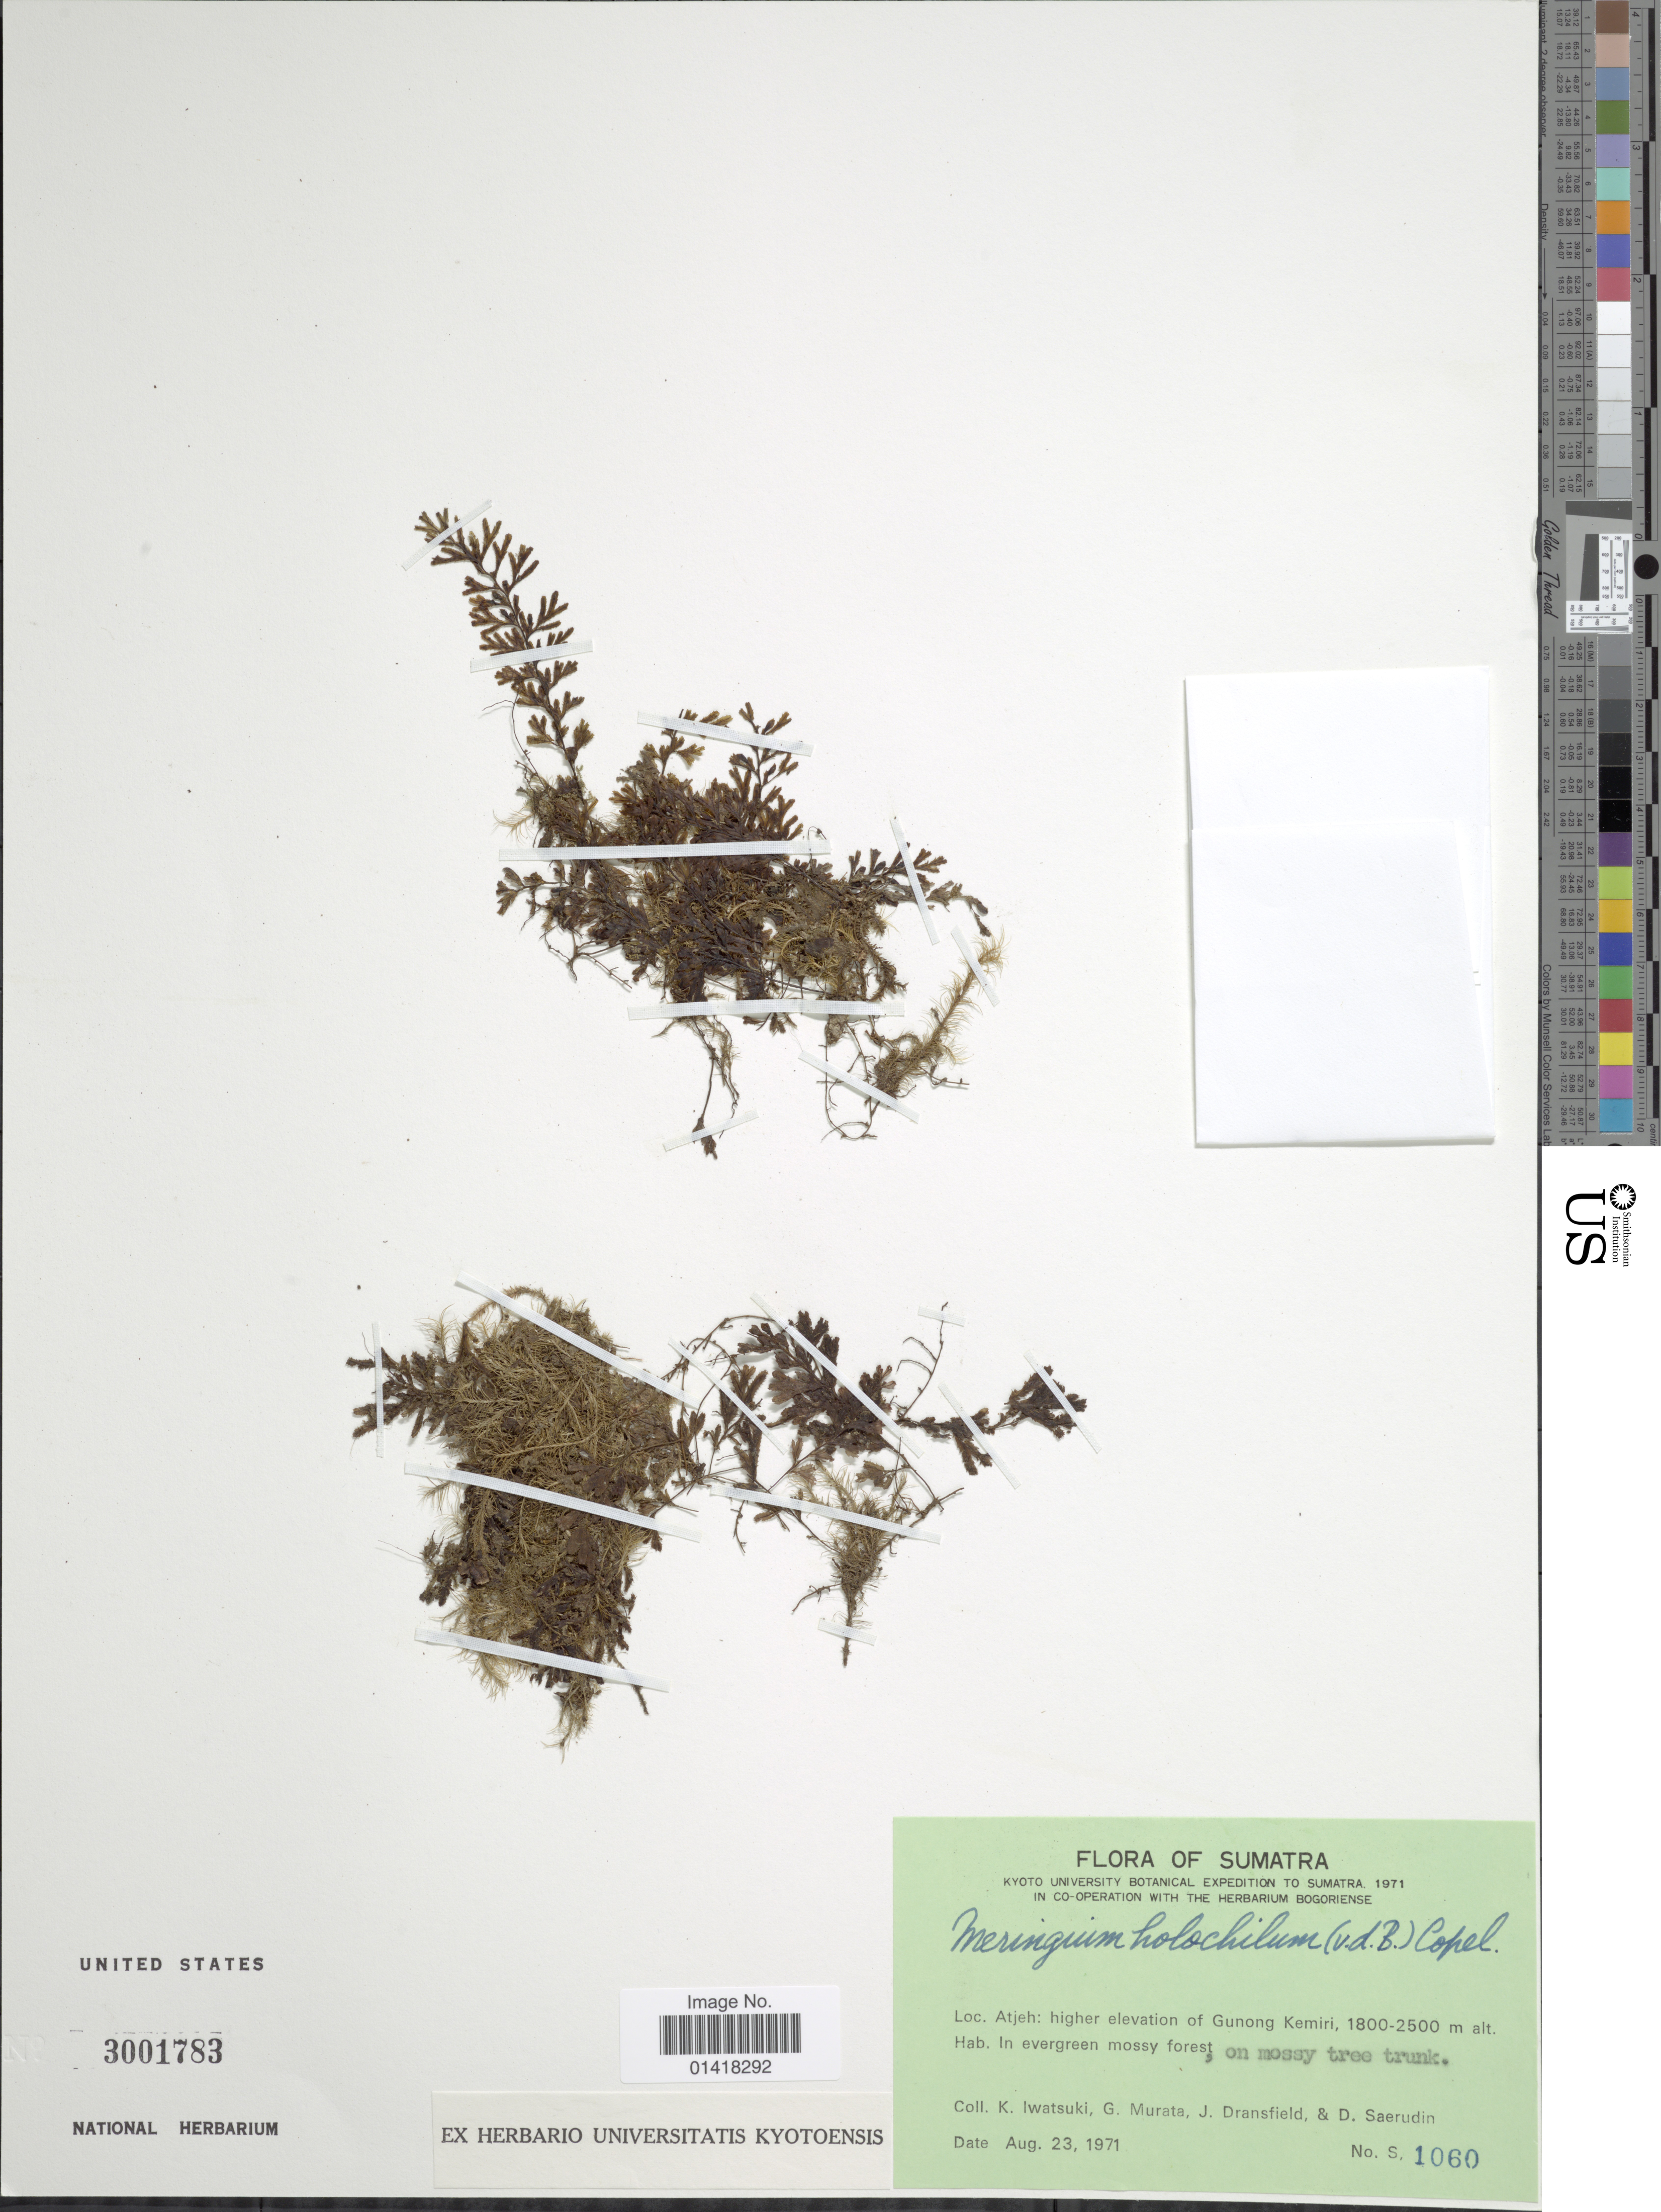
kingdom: Plantae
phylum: Tracheophyta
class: Polypodiopsida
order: Hymenophyllales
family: Hymenophyllaceae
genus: Hymenophyllum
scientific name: Hymenophyllum holochilum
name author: (Bosch) C. Chr.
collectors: K. Iwatsuki, G. Murata, J. Dransfield & D. Saerudin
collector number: S 1060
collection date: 1971-08-23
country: Indonesia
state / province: Sumatra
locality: Atjeh: higher elevation of Gunong Kemiri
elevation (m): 1800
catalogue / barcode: US 3001783